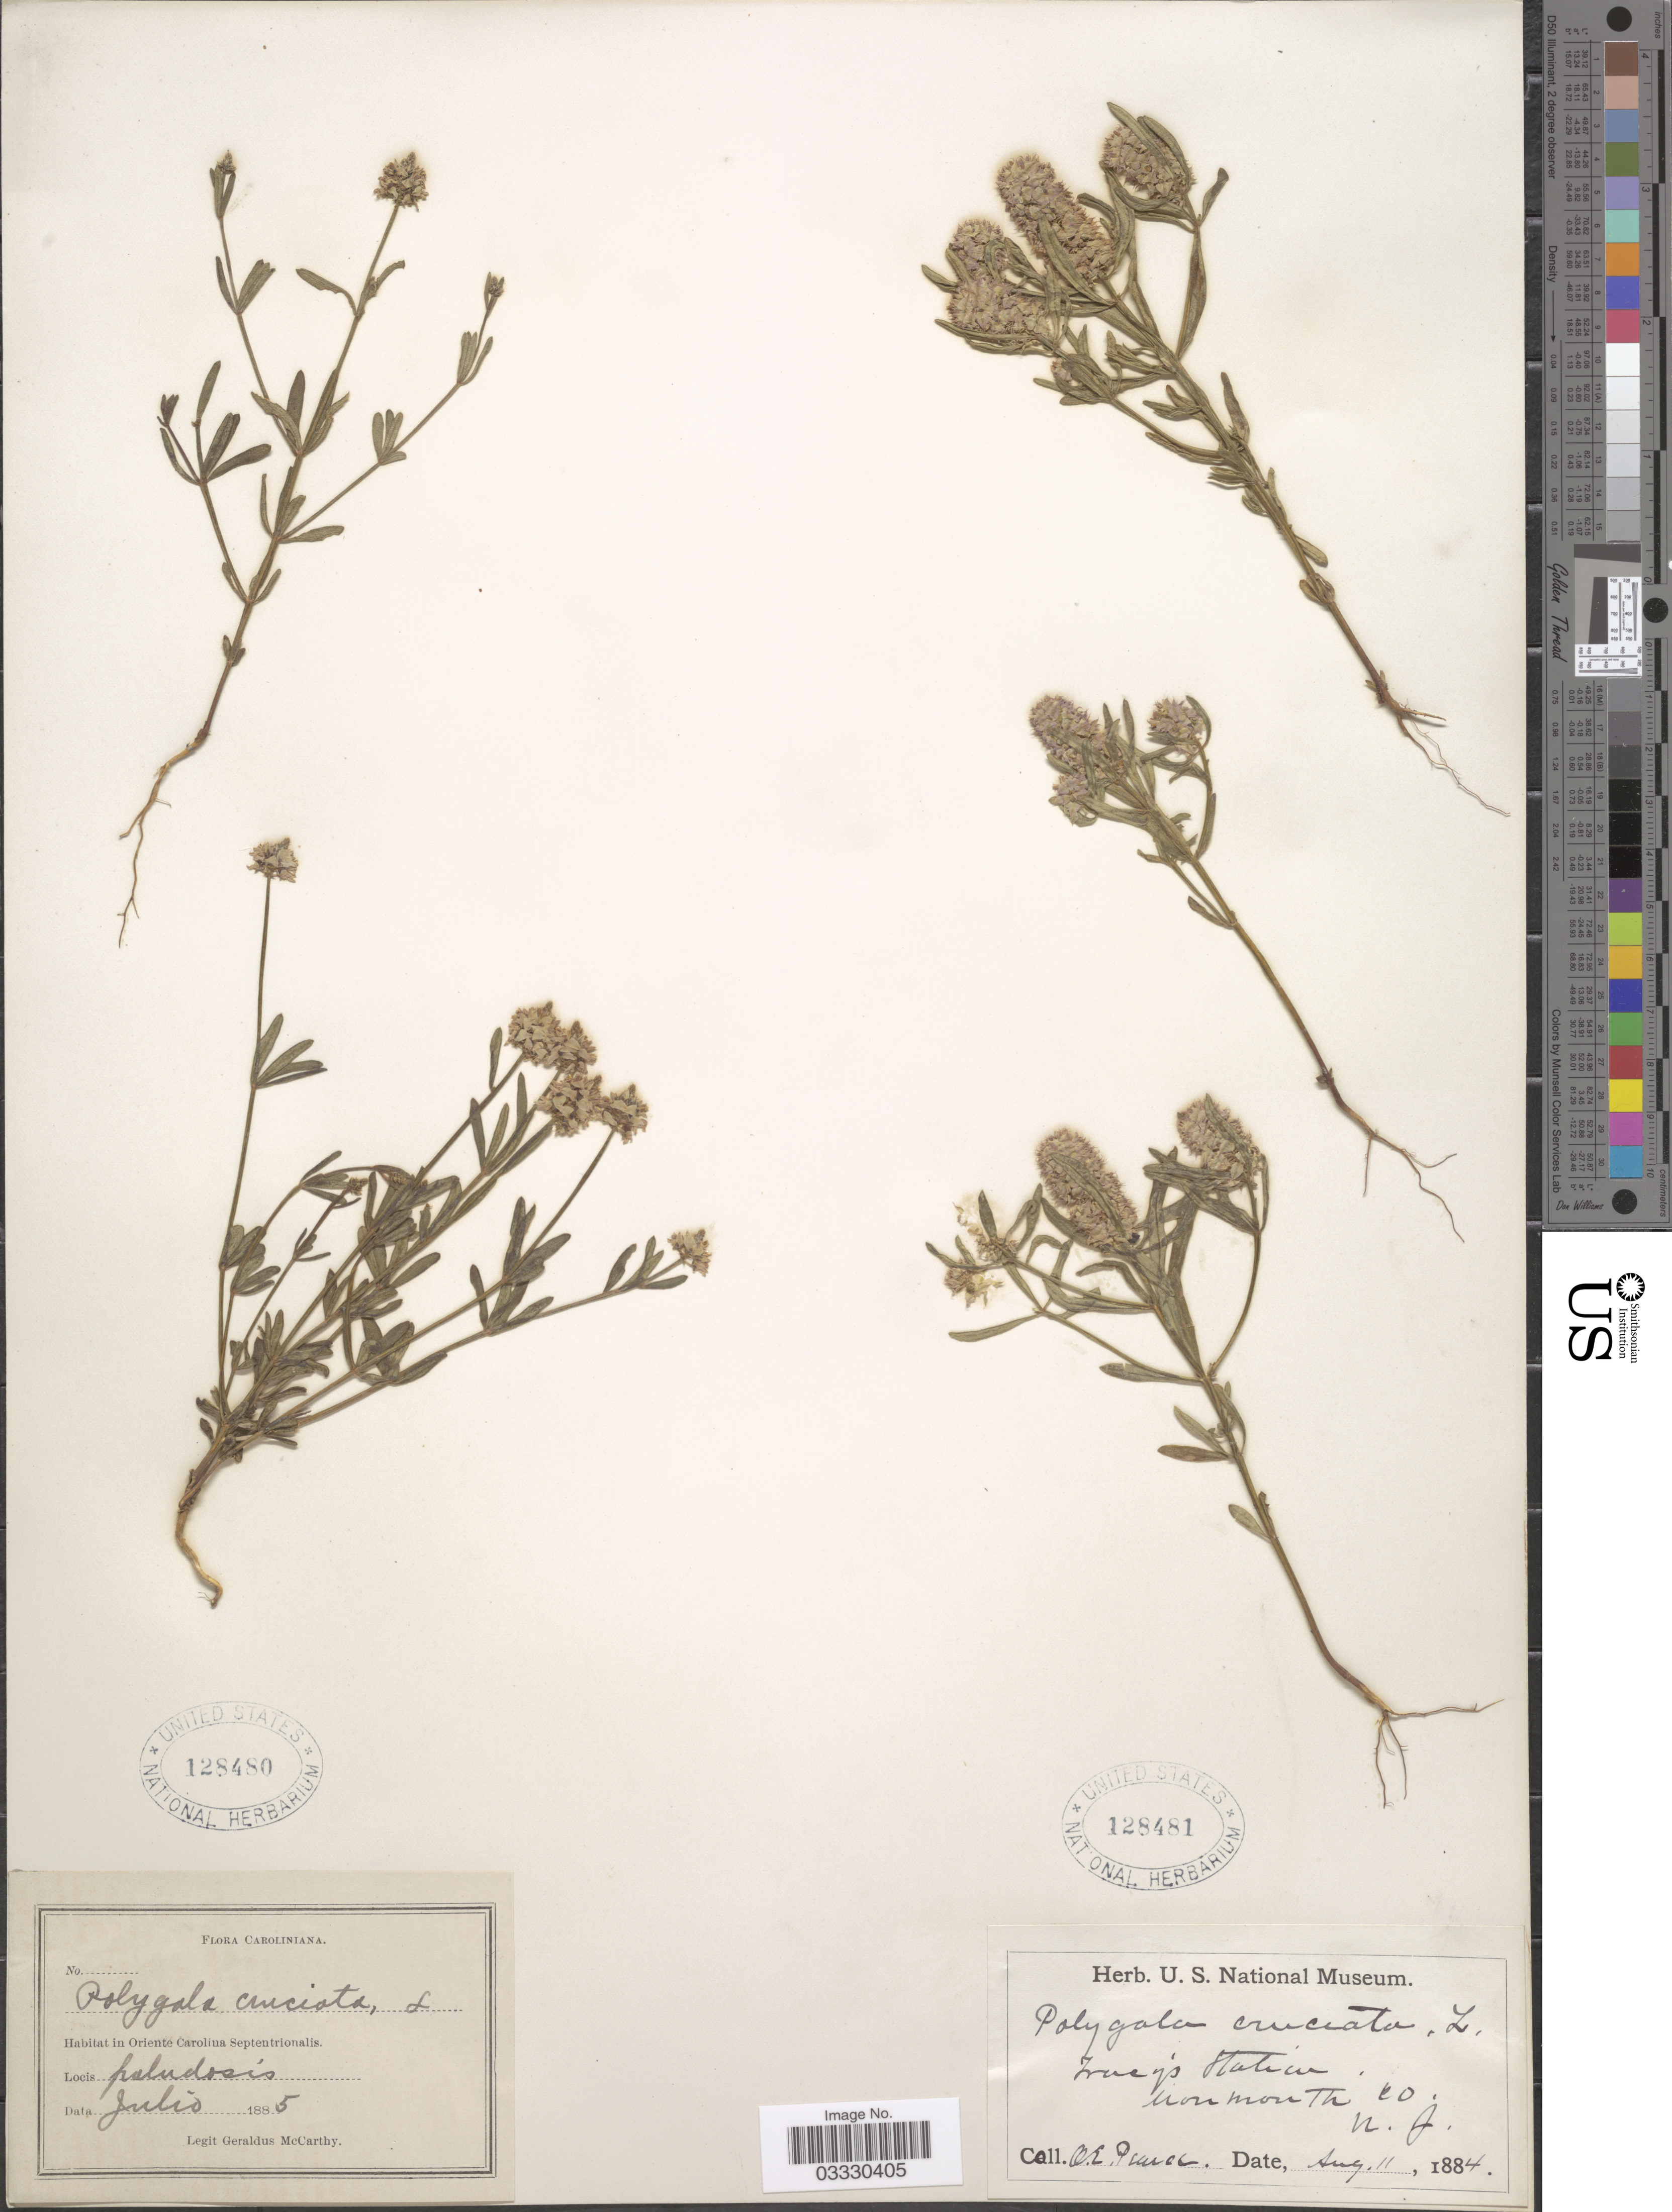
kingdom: Plantae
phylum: Tracheophyta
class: Magnoliopsida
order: Fabales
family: Polygalaceae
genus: Polygala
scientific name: Polygala cruciata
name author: L.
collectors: M. McCarthy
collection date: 1885-07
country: United States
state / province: North Carolina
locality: In Oriente Carolina Septentrionalis.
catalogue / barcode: US 128480